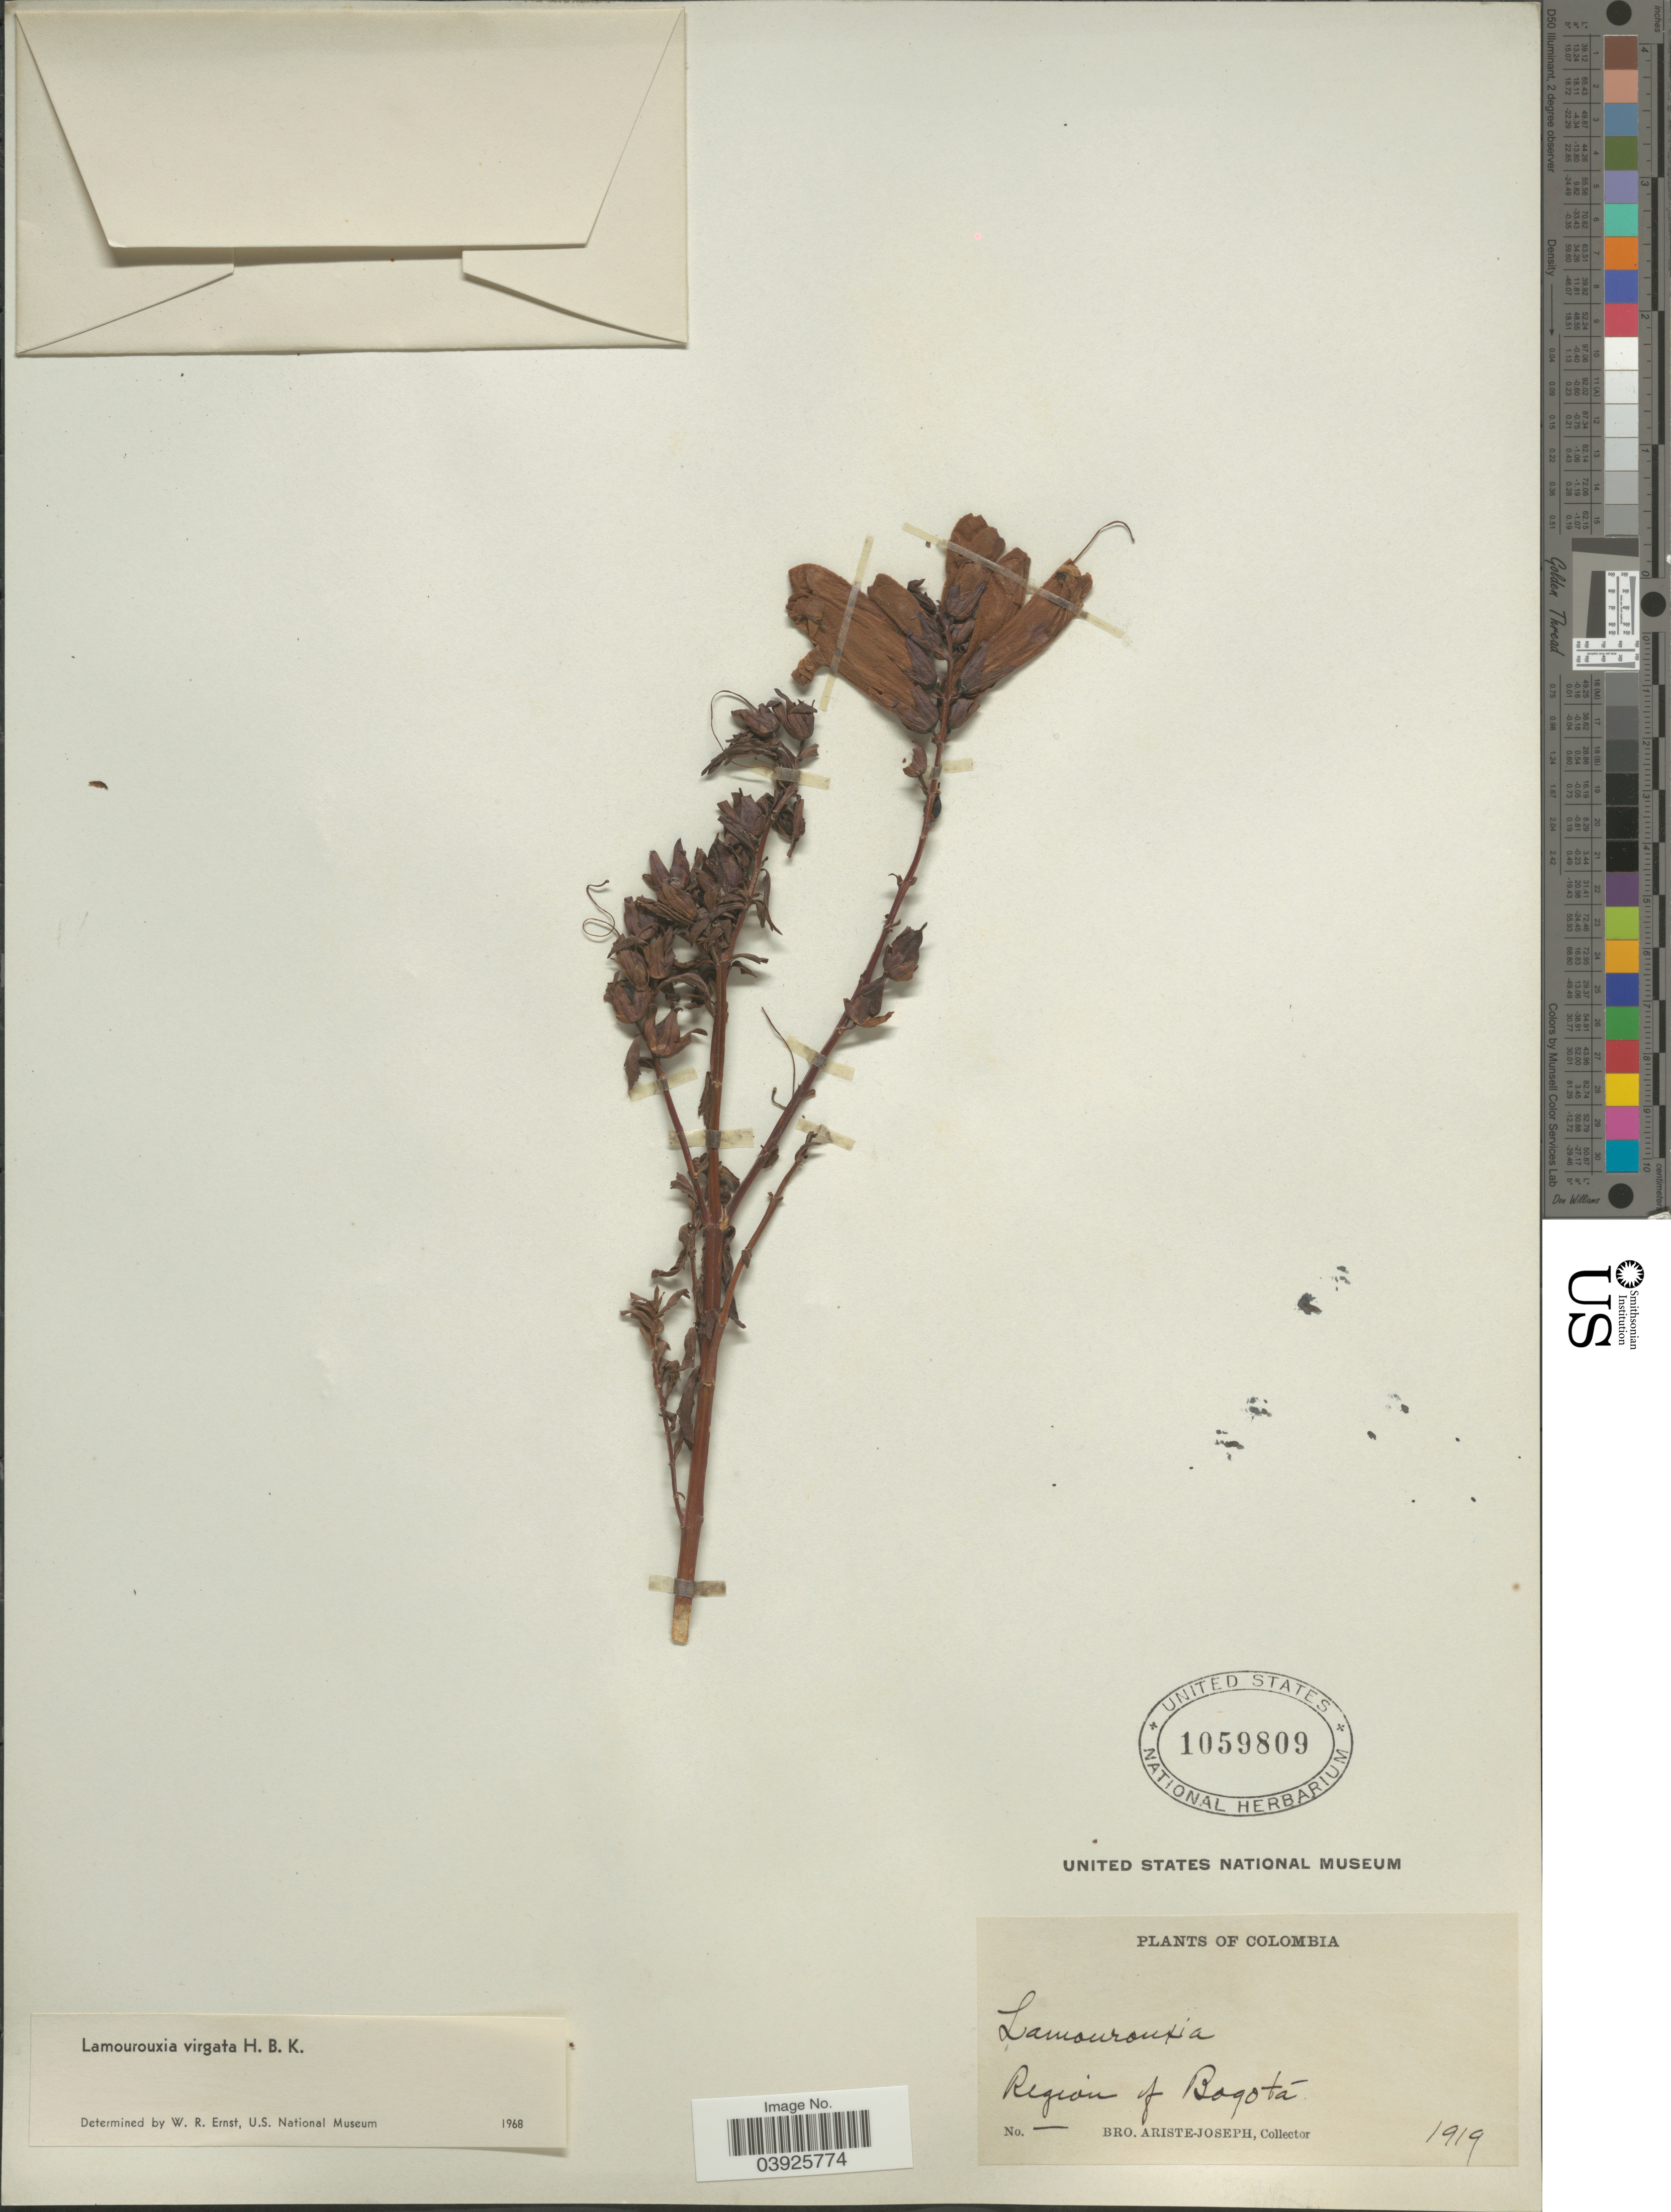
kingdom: Plantae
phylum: Tracheophyta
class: Magnoliopsida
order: Lamiales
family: Orobanchaceae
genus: Lamourouxia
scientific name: Lamourouxia virgata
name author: Kunth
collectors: Bro. Ariste-Joseph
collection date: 1919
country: Colombia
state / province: Bogota D.C.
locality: Region of Bogotá.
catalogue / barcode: US 1059809